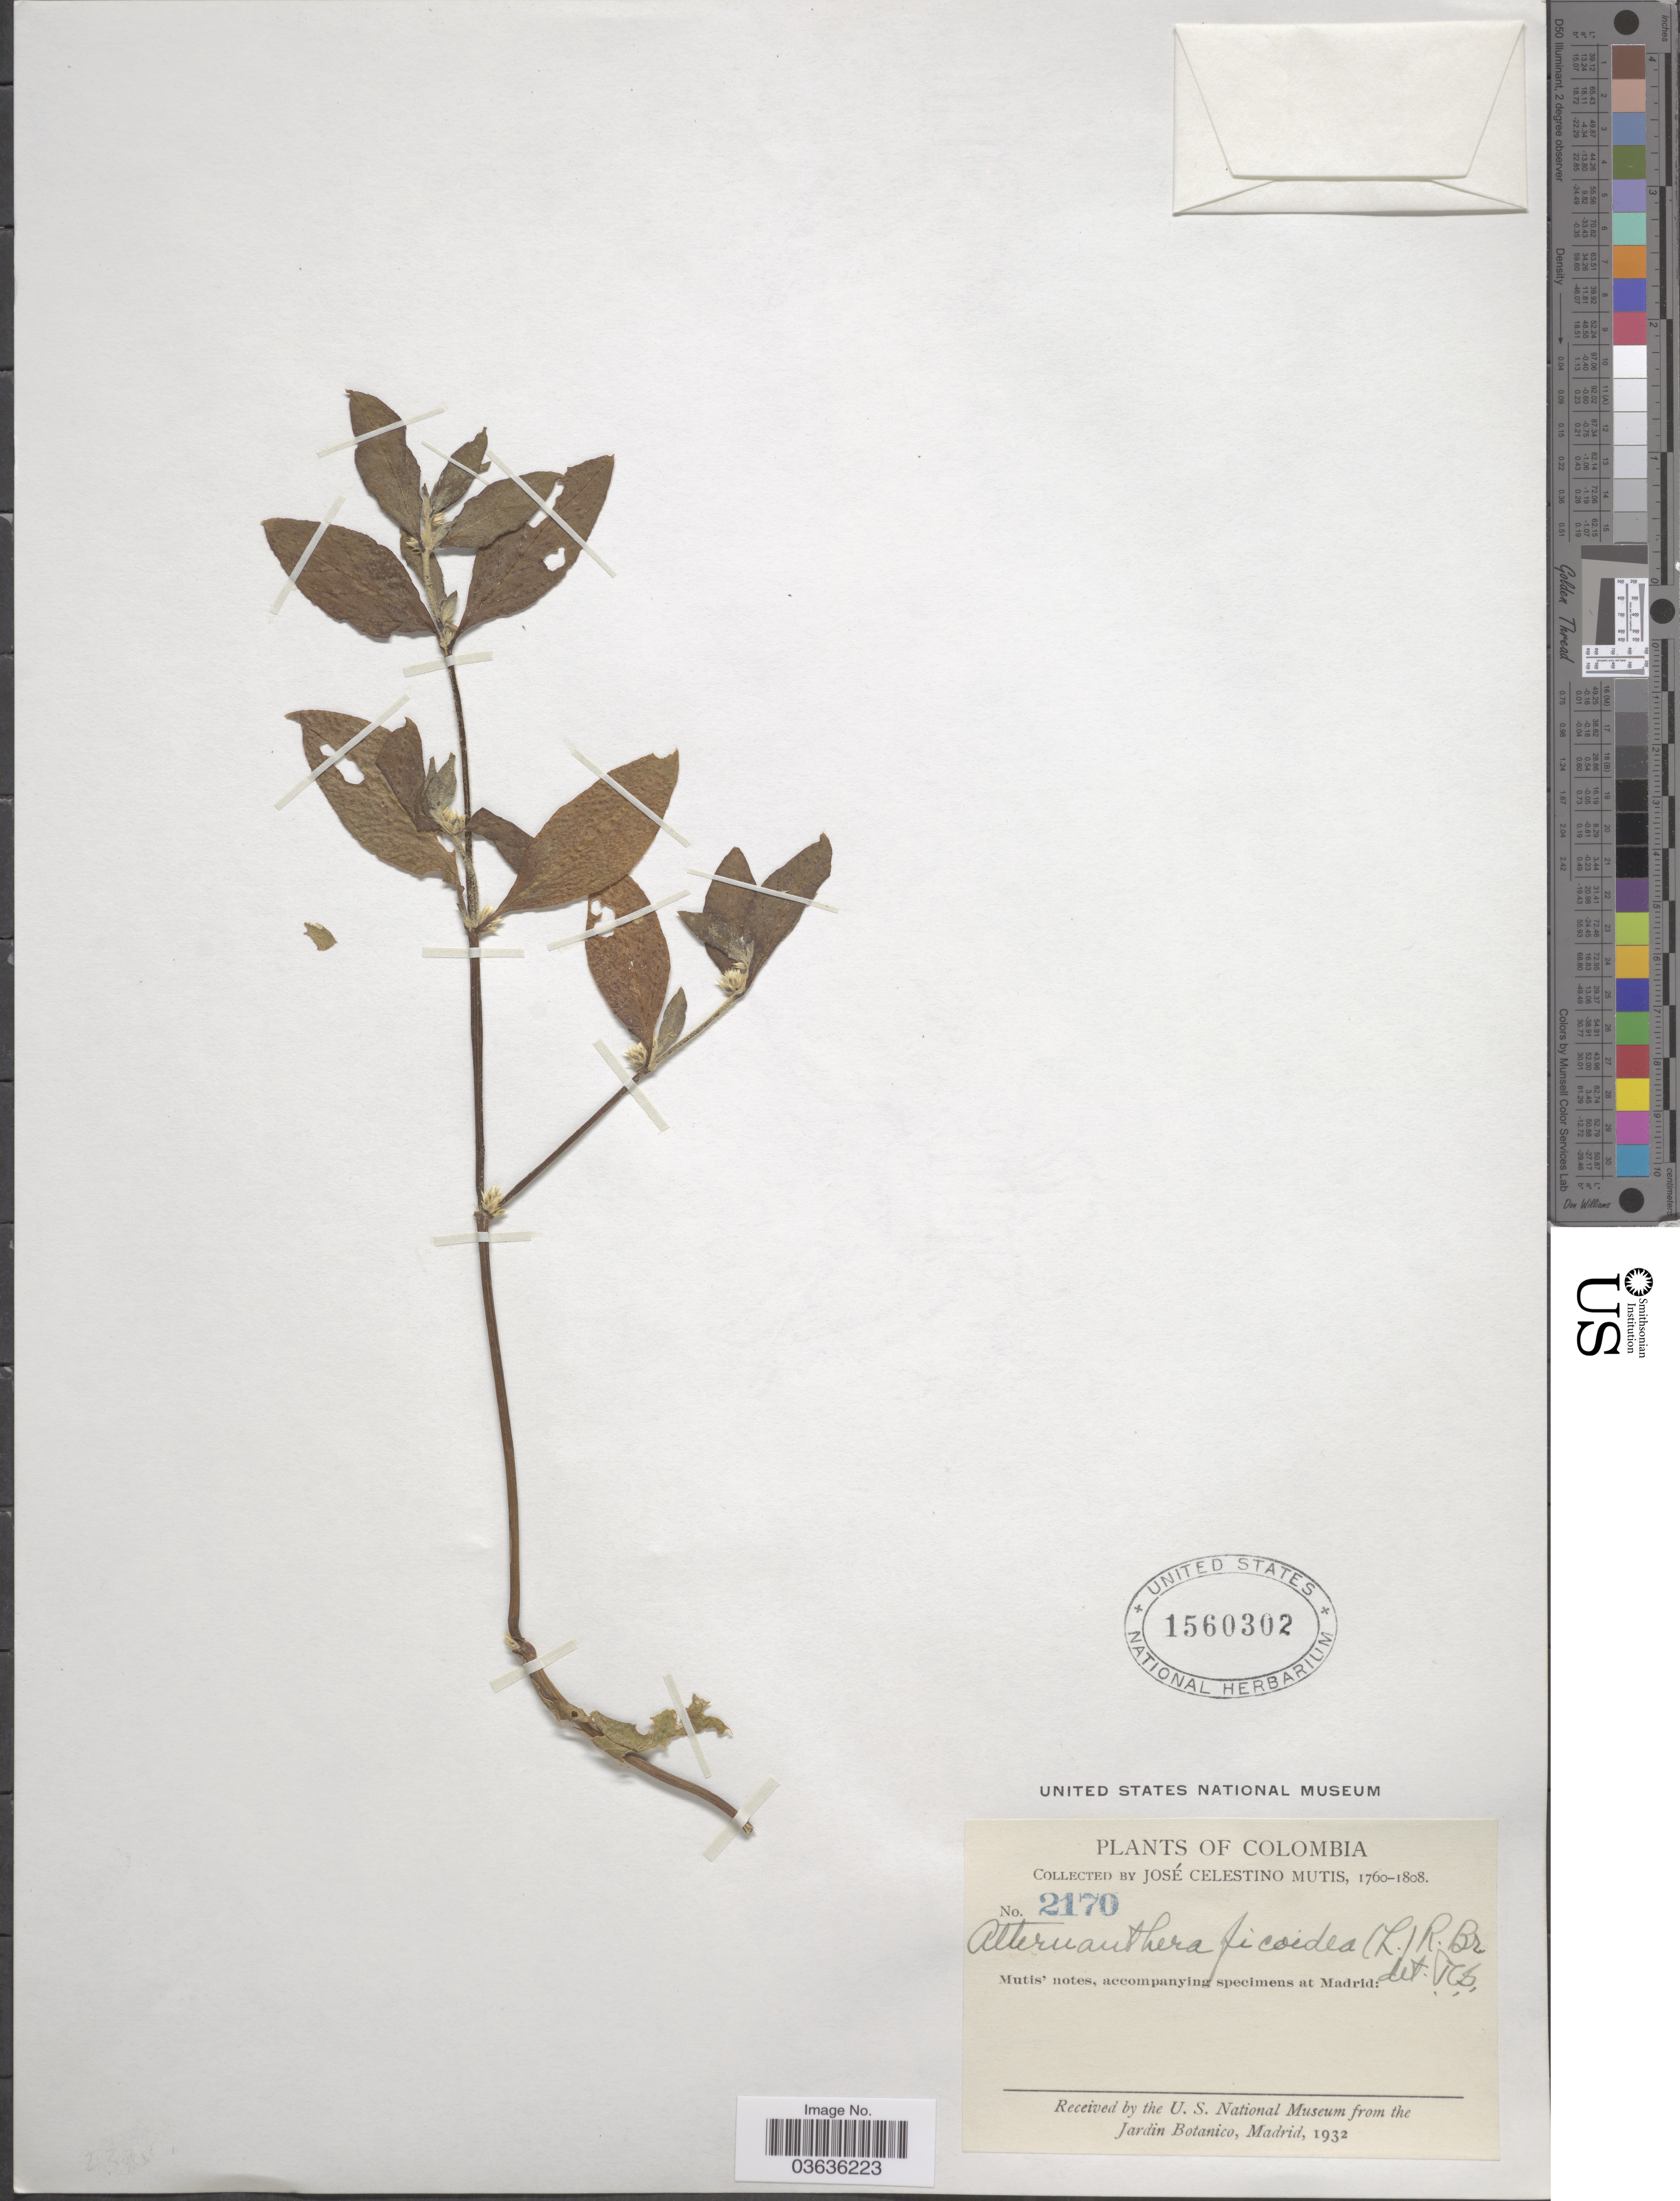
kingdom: Plantae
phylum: Tracheophyta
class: Magnoliopsida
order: Caryophyllales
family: Amaranthaceae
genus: Alternanthera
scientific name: Alternanthera ficoidea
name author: (L.) P. Beauv.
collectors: J. C. B. Mutis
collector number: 2170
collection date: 1760/1808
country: Colombia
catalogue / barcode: US 1560302